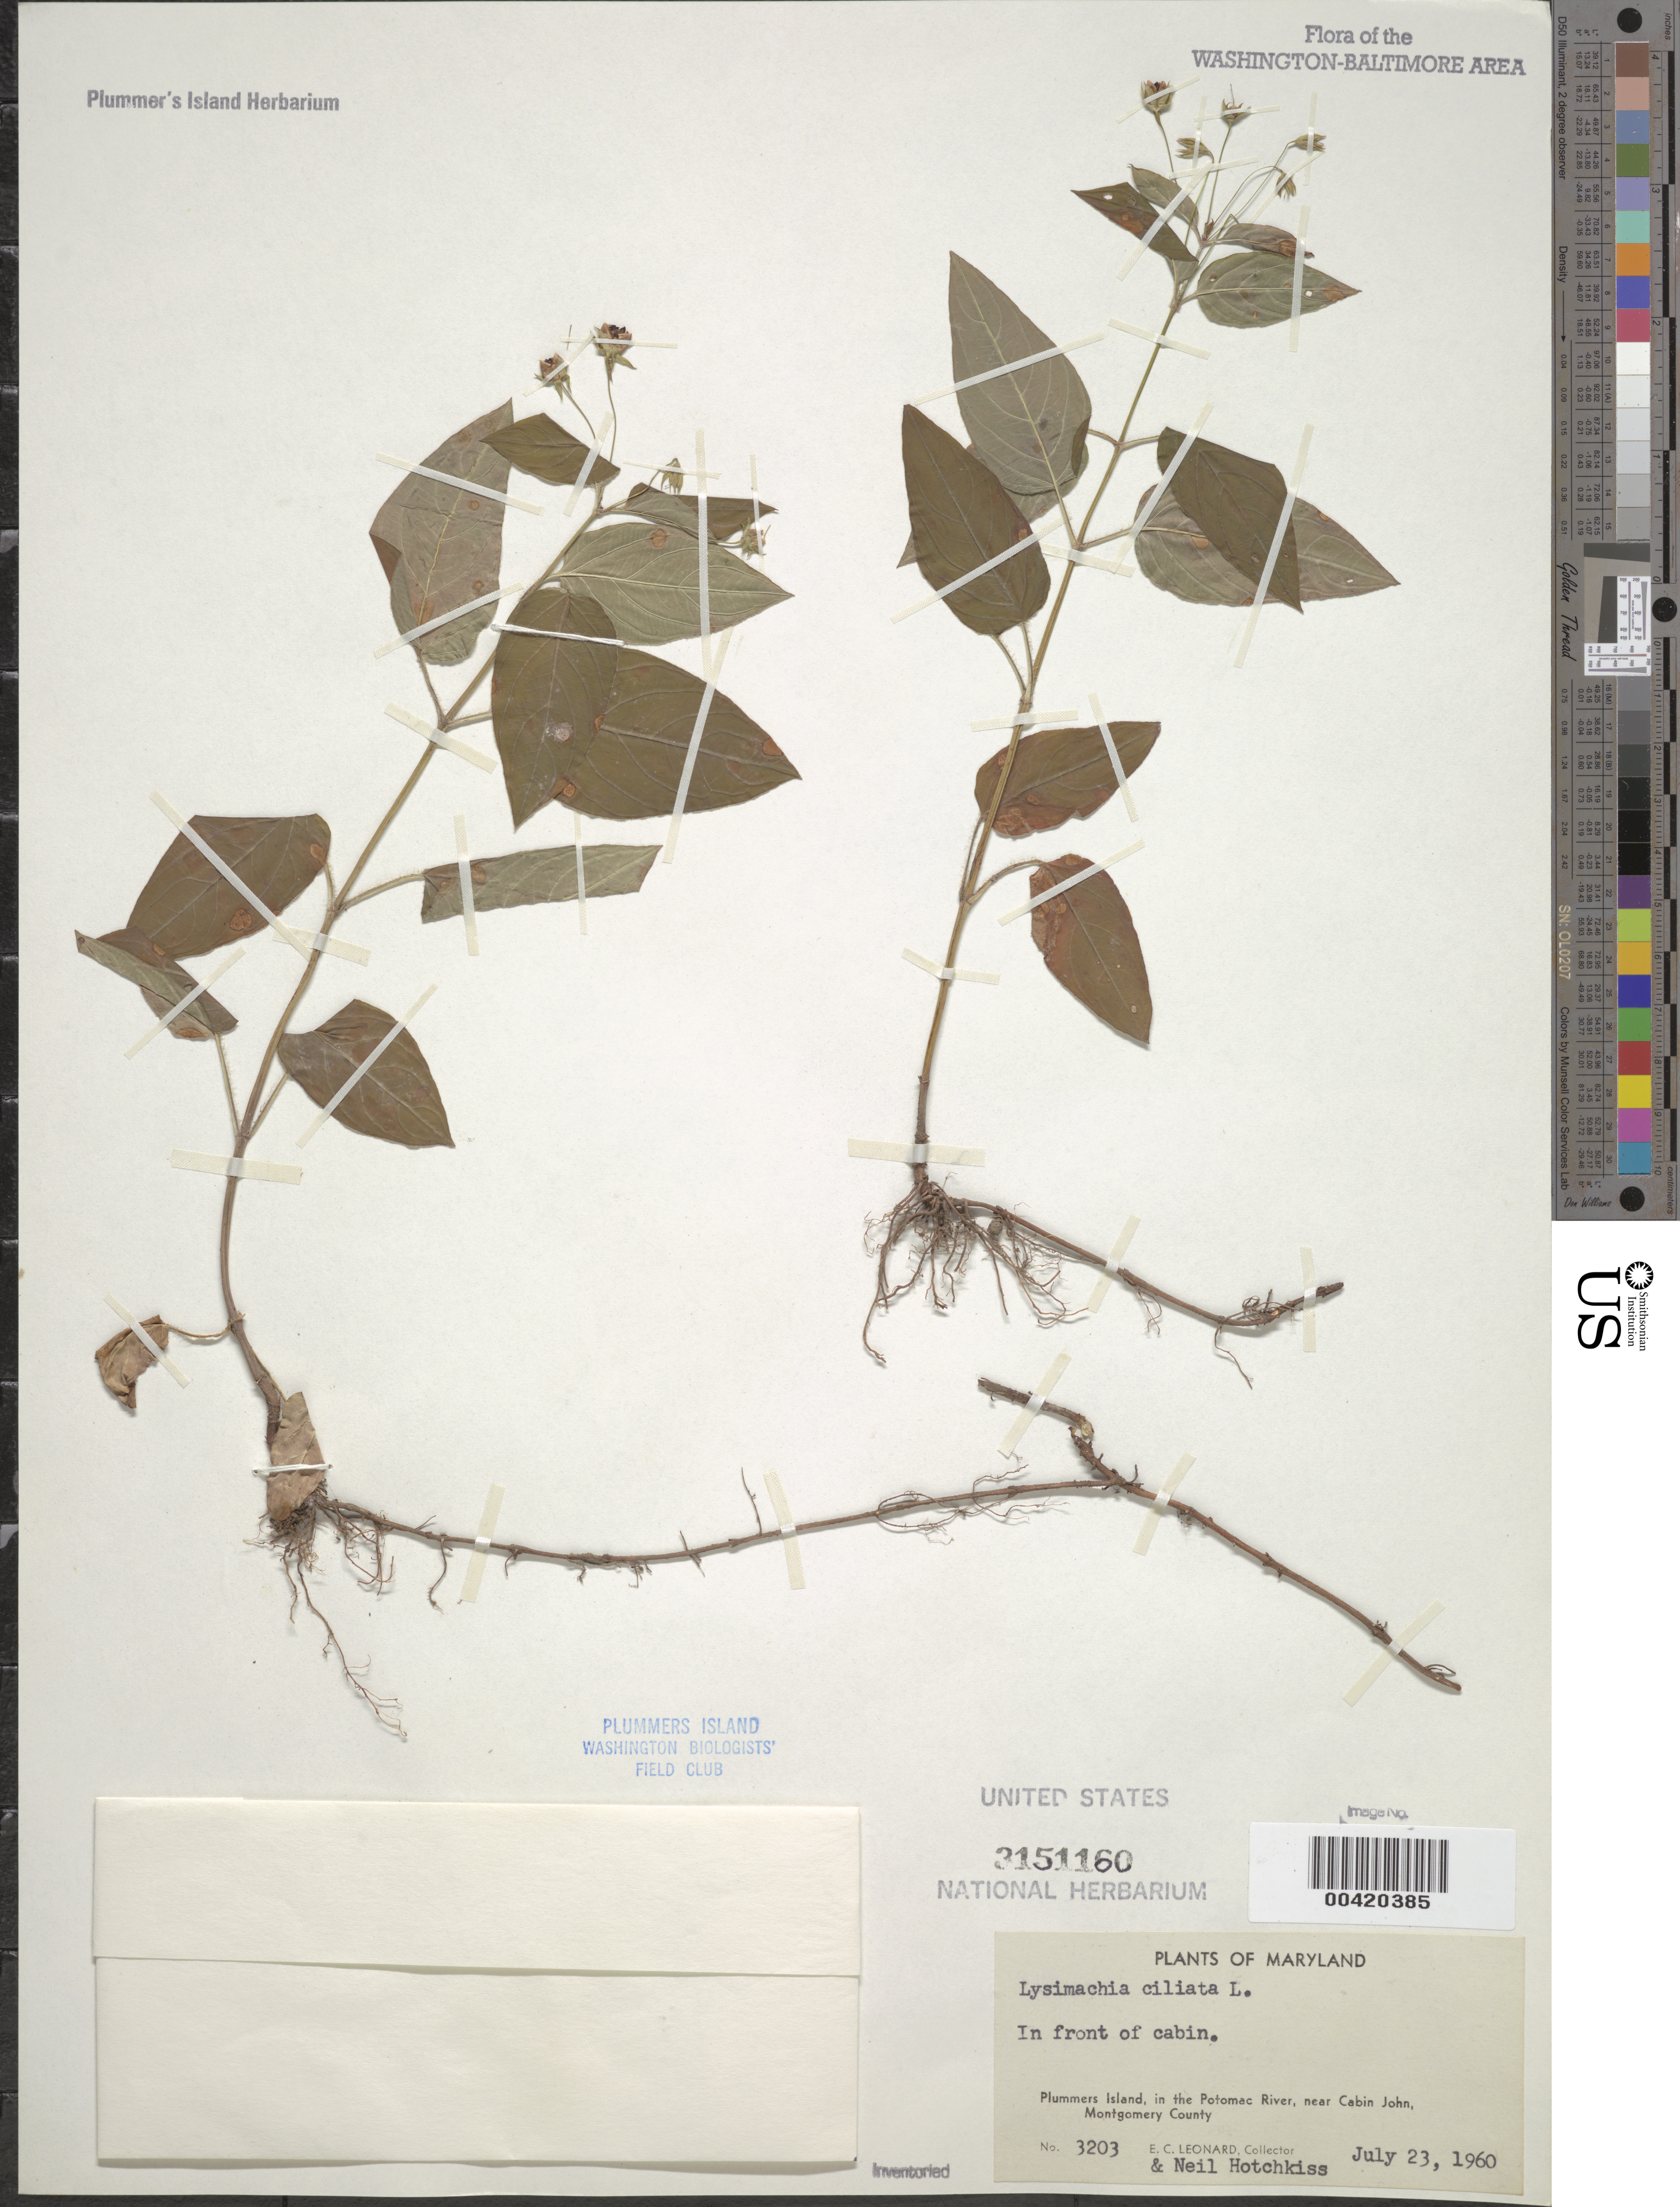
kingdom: Plantae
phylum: Tracheophyta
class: Magnoliopsida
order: Ericales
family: Primulaceae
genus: Lysimachia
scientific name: Lysimachia ciliata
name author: L.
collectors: E. C. Leonard & N. Hotchkiss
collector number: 3203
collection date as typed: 23 Jul 1960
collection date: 1960-07-23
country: United States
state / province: Maryland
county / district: Montgomery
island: Plummers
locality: Plummer's Island; in front of Cabin C. & O. Canal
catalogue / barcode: US 3151160